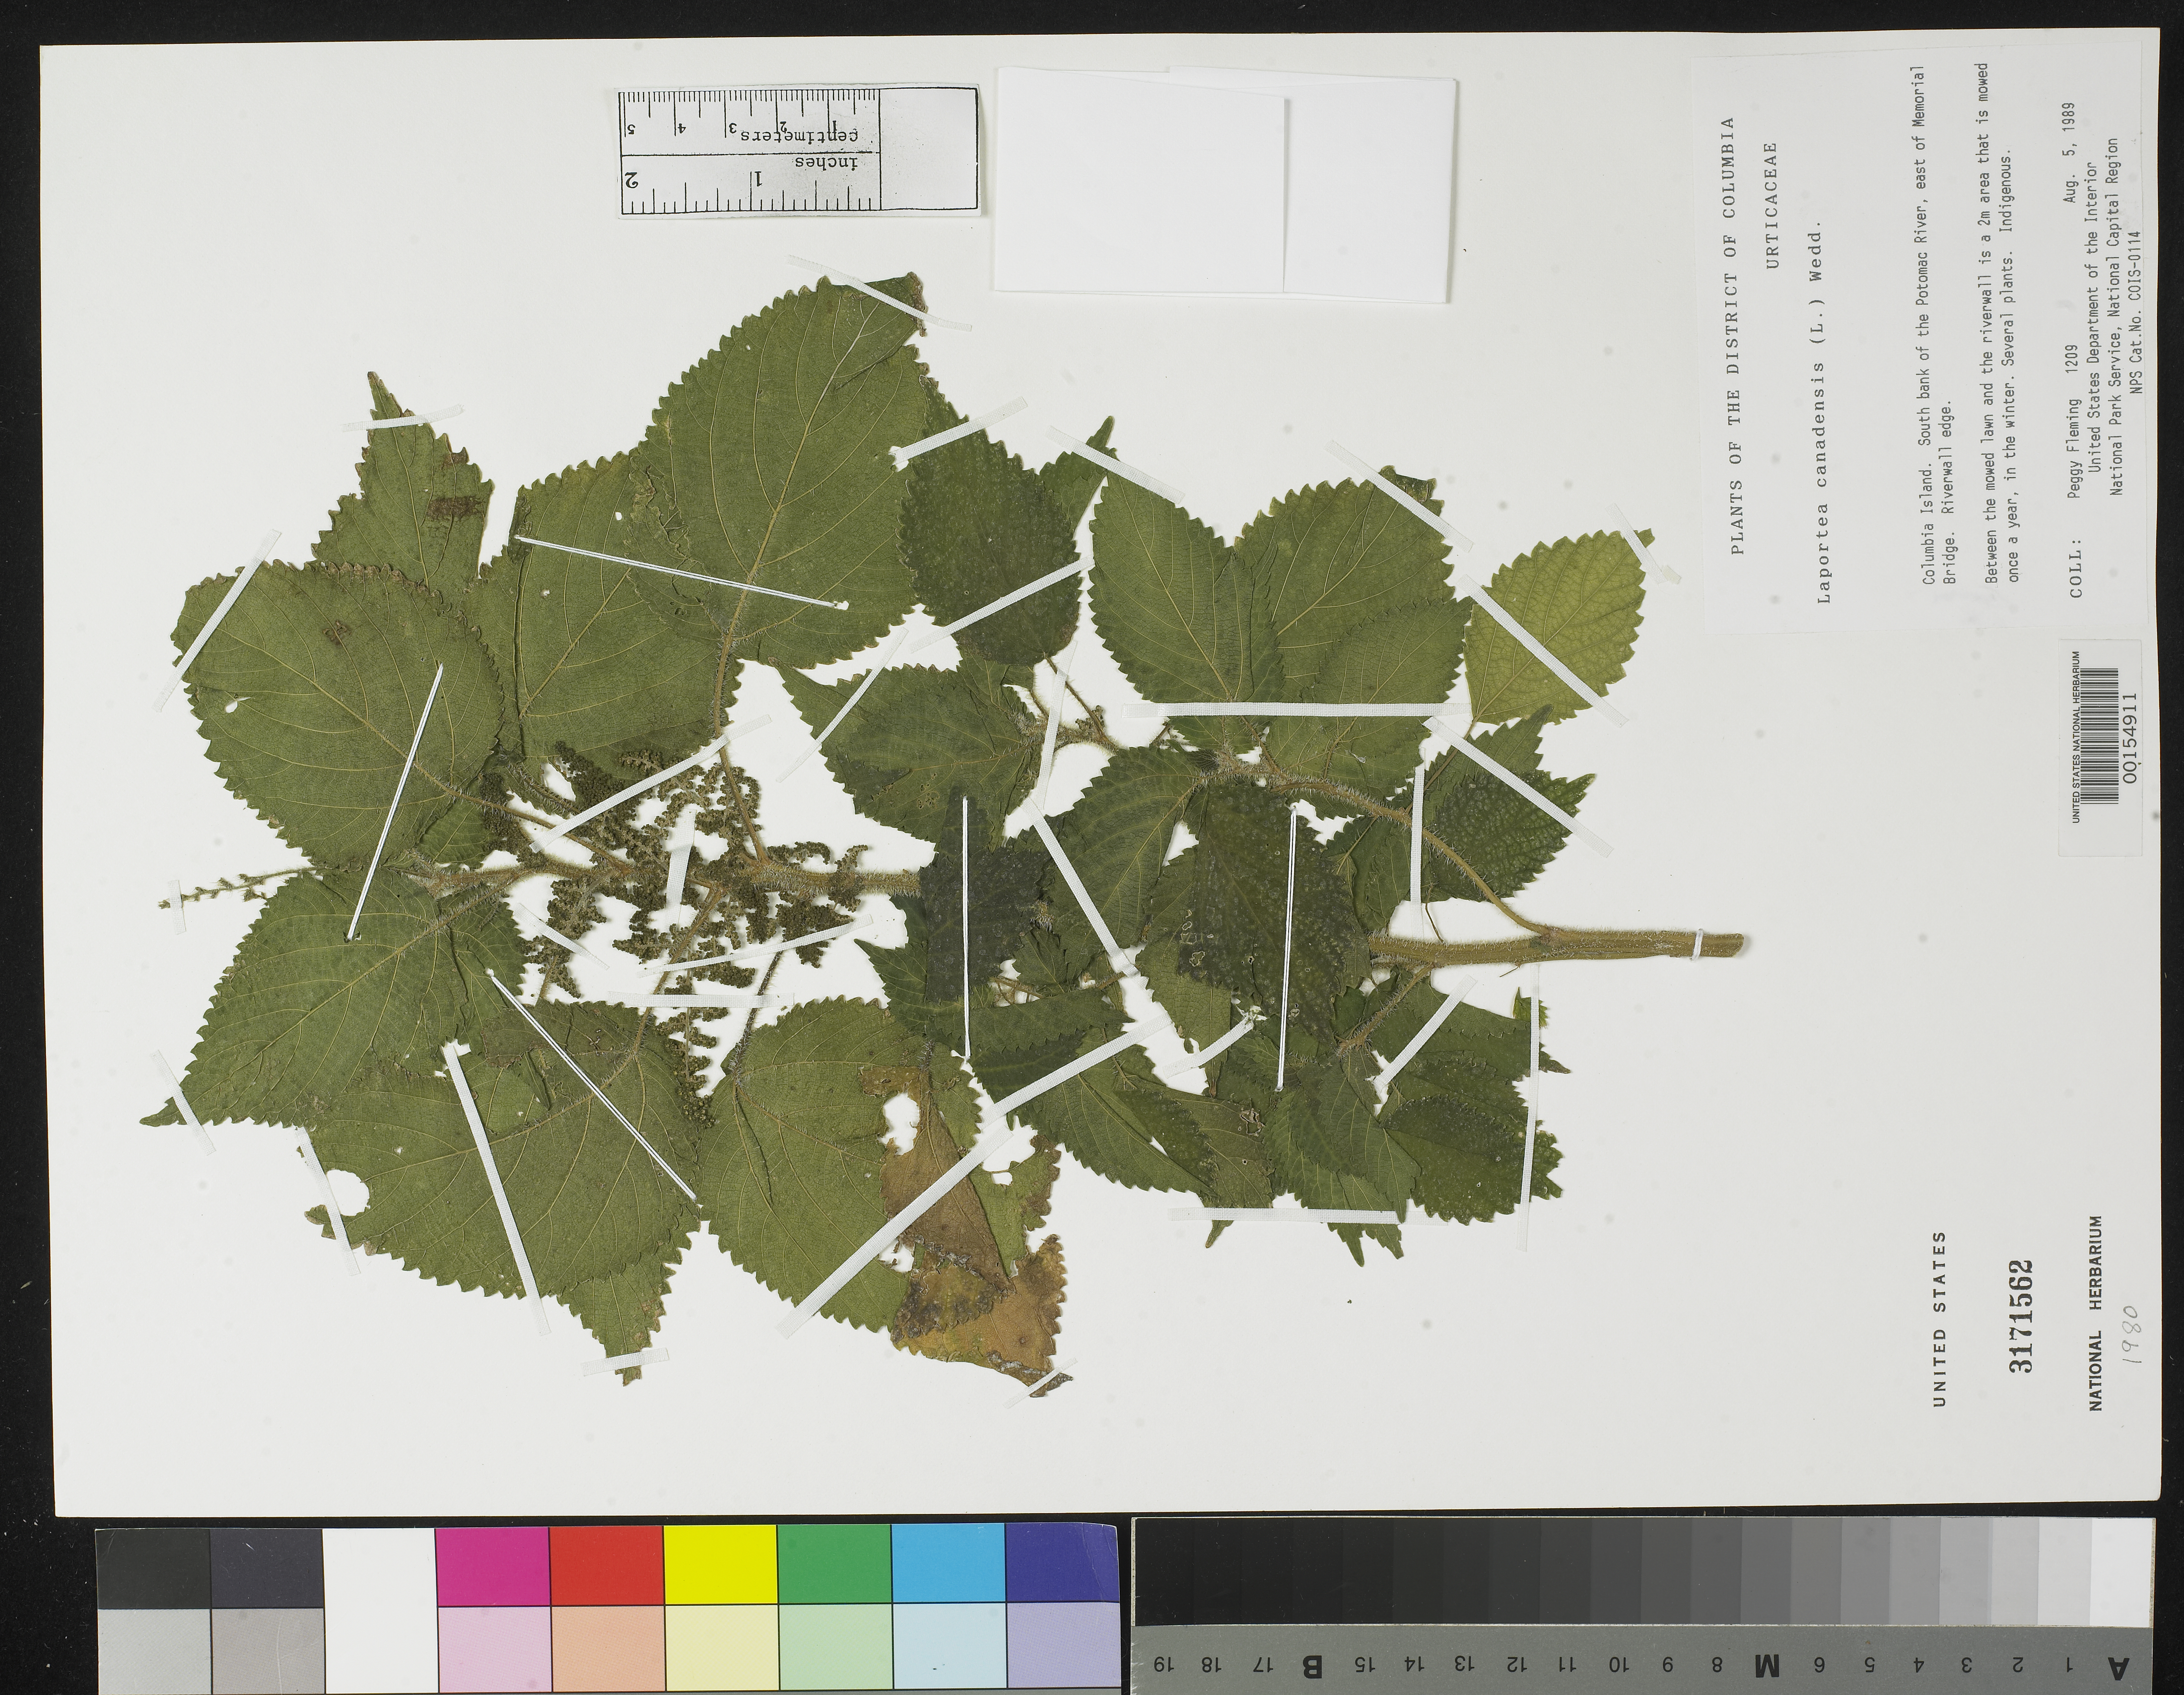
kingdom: Plantae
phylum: Tracheophyta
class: Magnoliopsida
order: Rosales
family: Urticaceae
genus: Laportea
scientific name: Laportea canadensis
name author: (L.) Wedd.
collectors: P. Fleming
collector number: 1209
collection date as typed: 05 Aug 1989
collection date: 1989-08-05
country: United States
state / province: District of Columbia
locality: Columbia Island, S bank of Potomac River, E of Memorial Bridge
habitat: Riverwall edge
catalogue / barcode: US 3171562